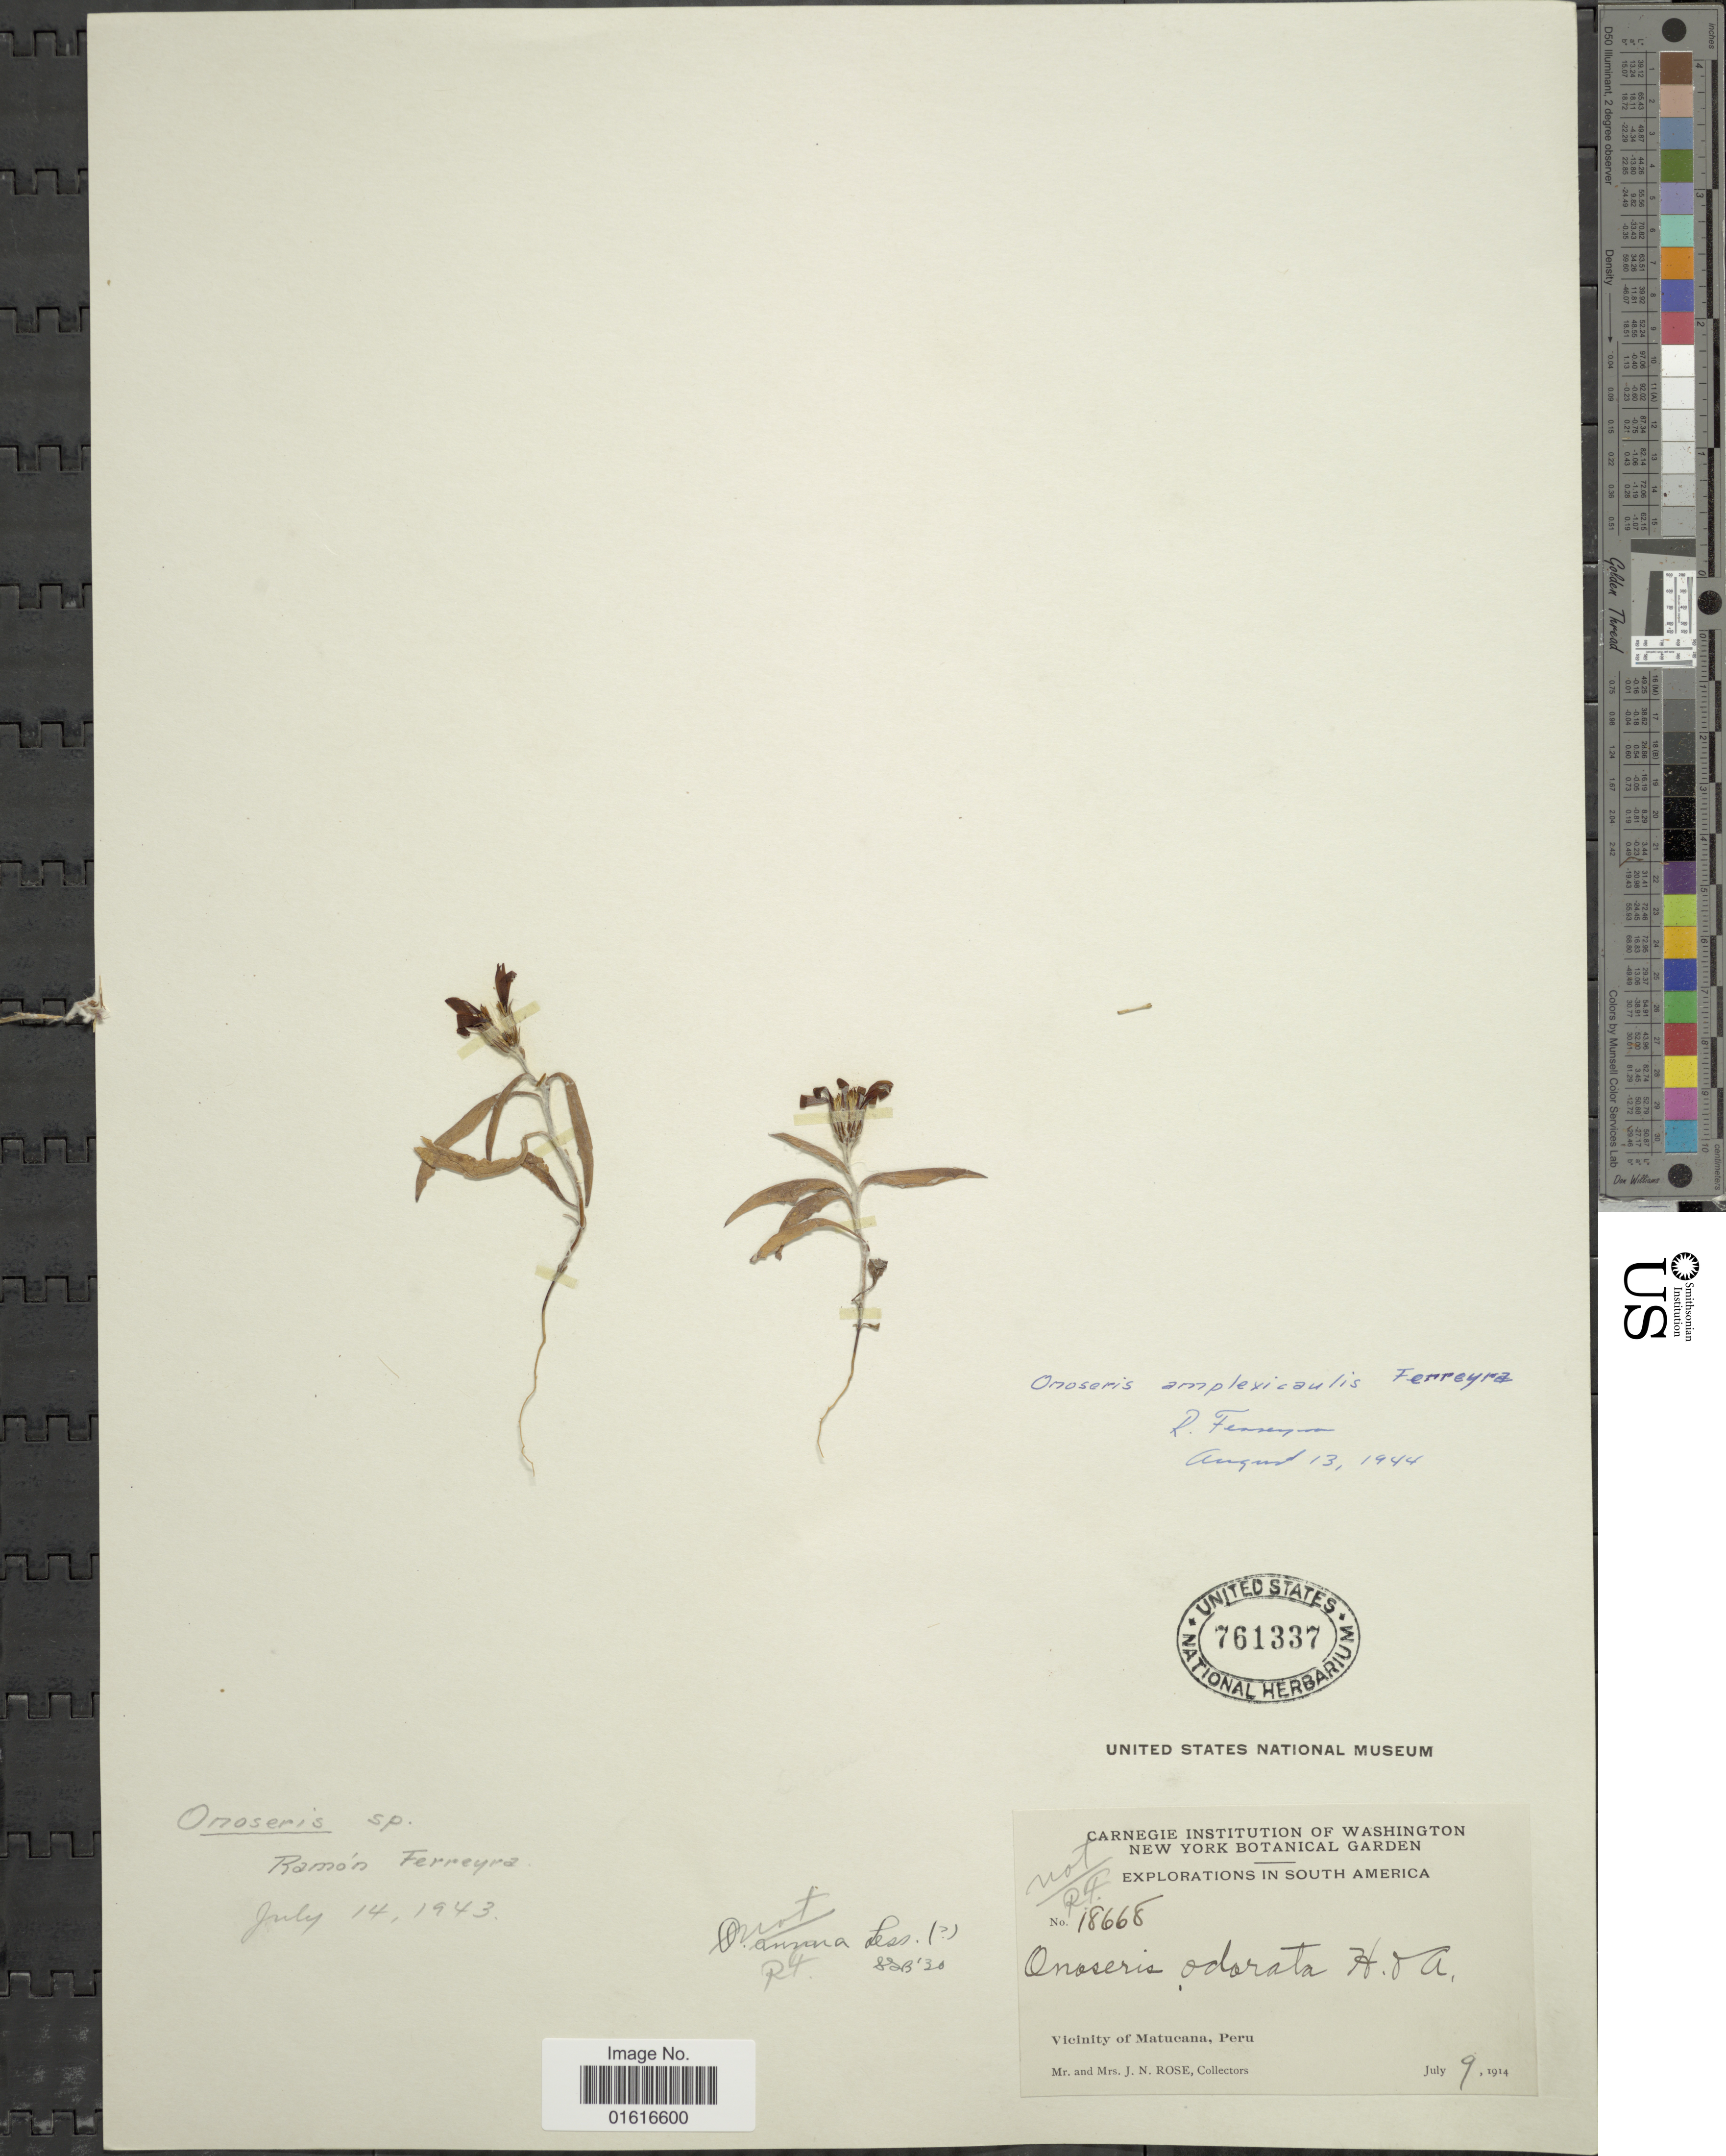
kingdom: Plantae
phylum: Tracheophyta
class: Magnoliopsida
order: Asterales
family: Asteraceae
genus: Onoseris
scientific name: Onoseris amplexicaulis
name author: Ferreyra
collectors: J. N. Rose & L. B. Rose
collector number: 18868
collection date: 1914-07-09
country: Peru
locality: Vicinity of Matucana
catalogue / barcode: US 761337